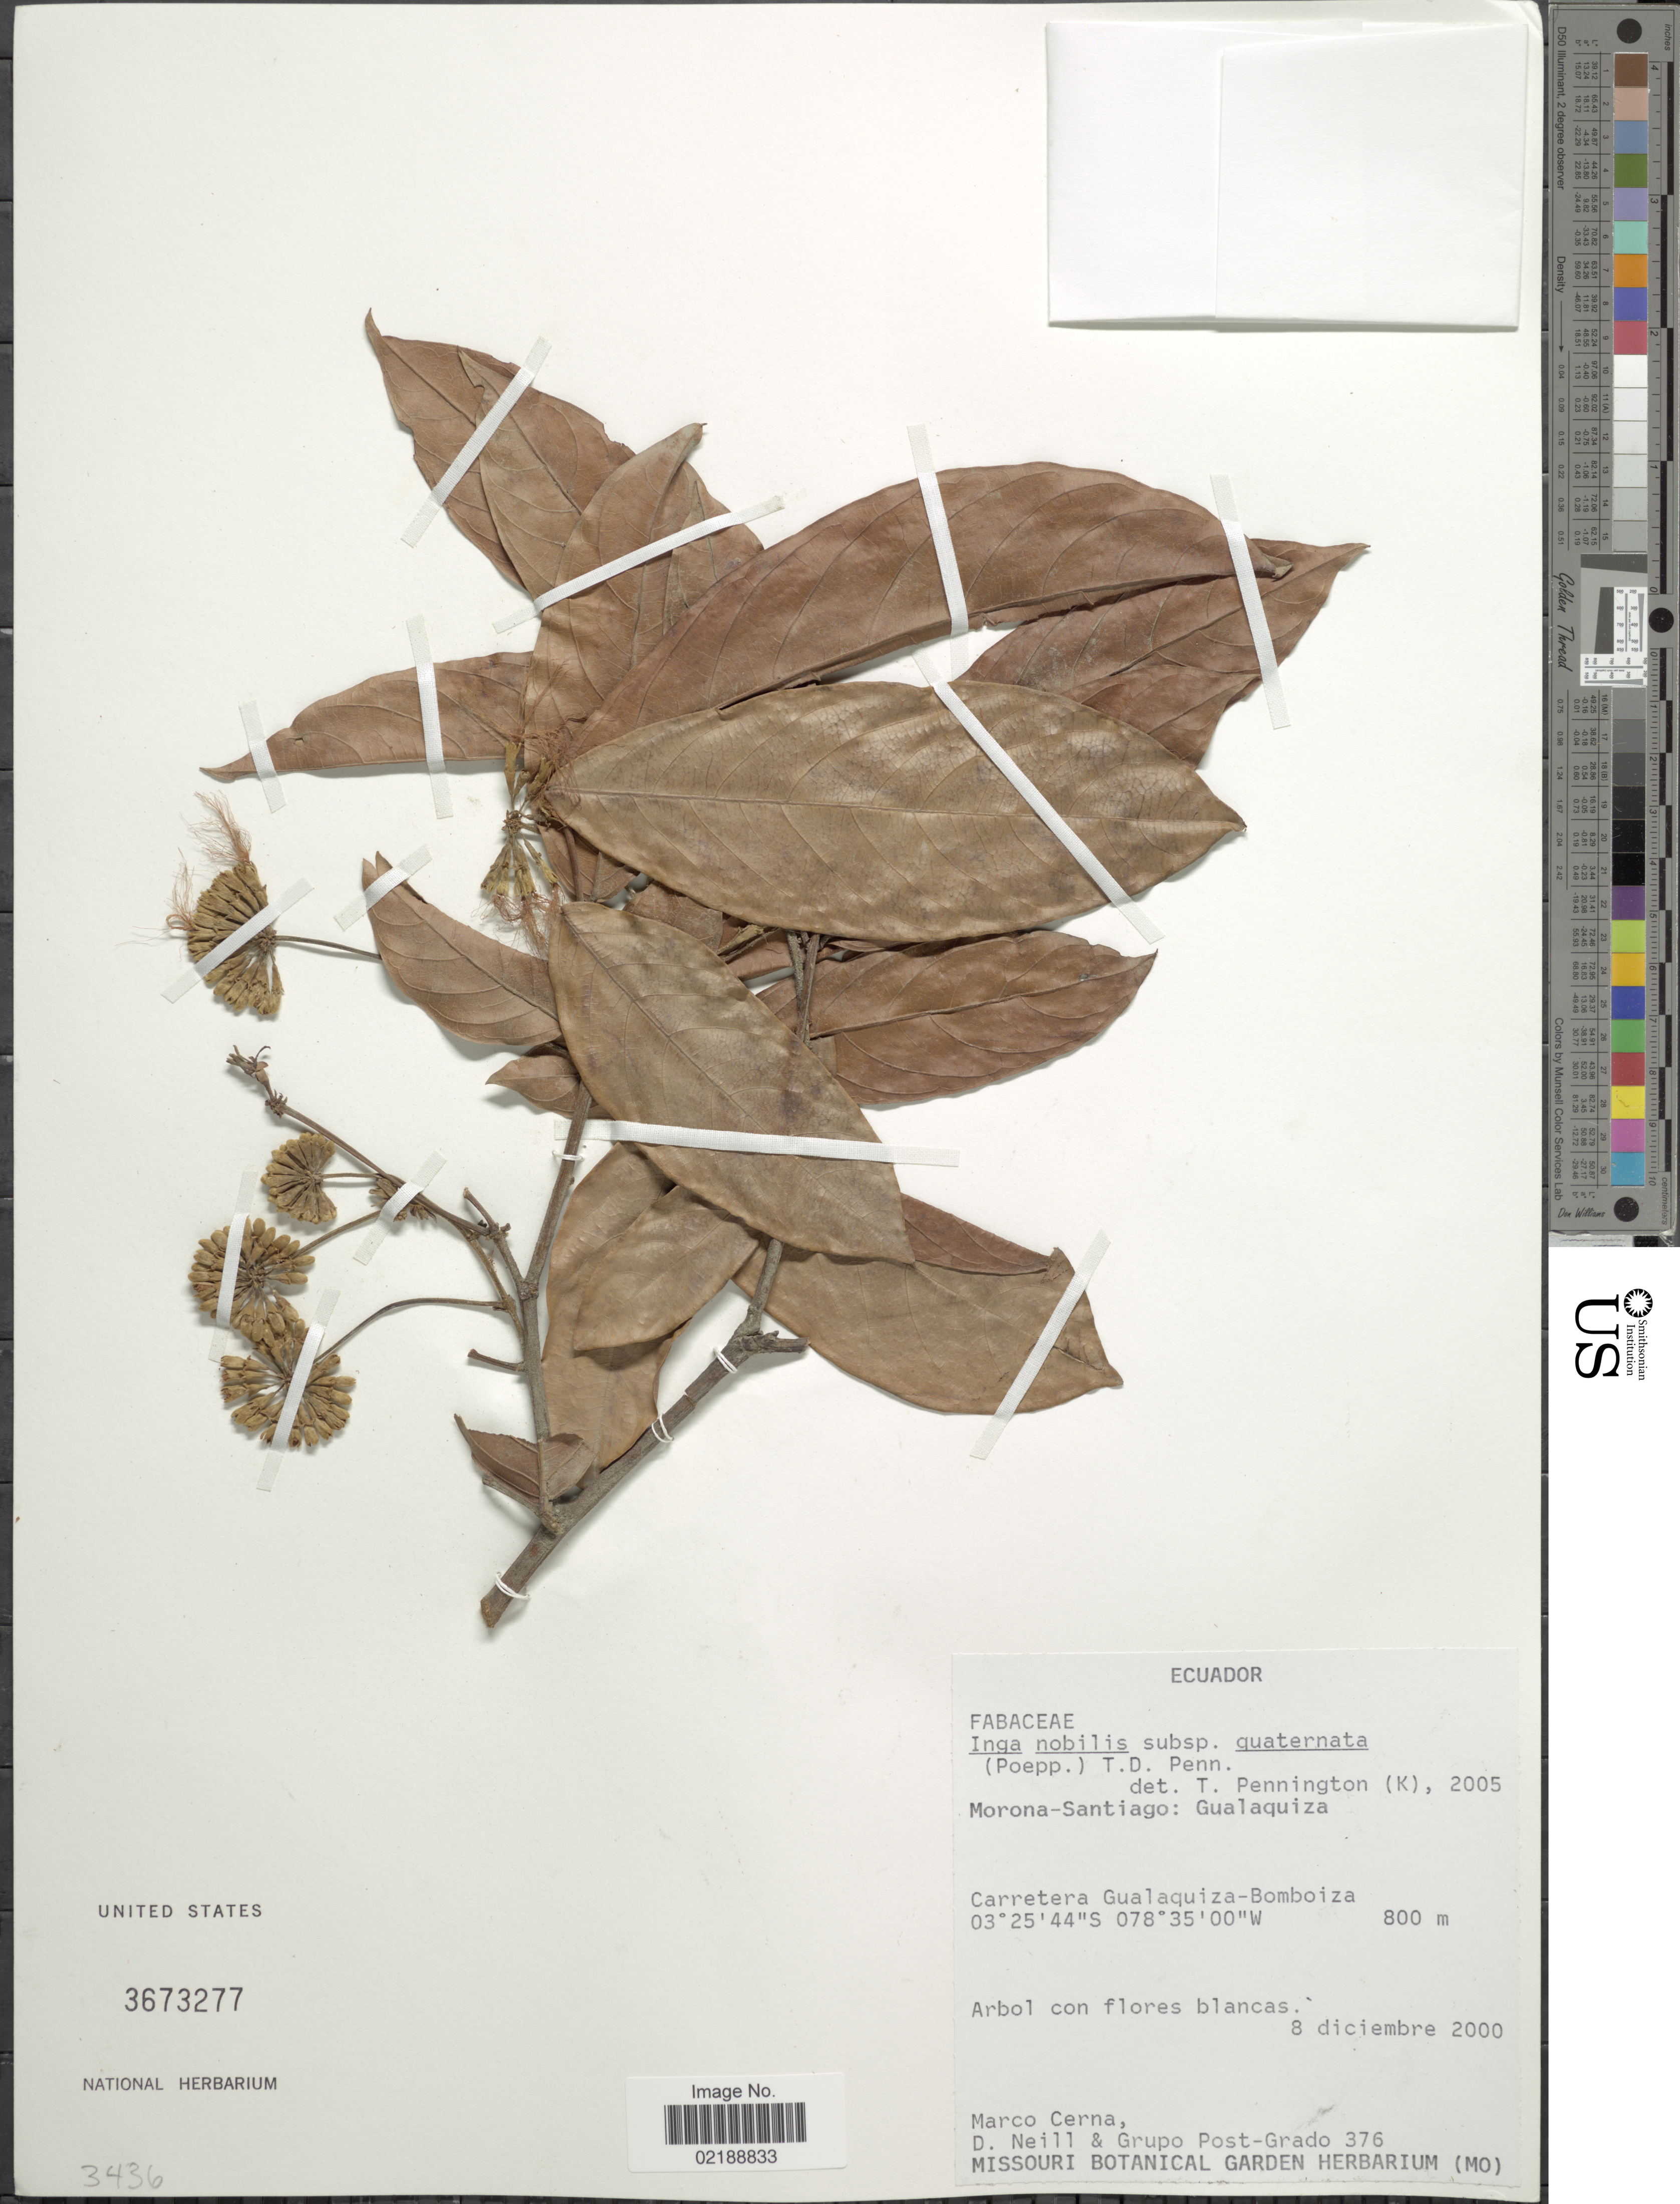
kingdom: Plantae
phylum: Tracheophyta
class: Magnoliopsida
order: Fabales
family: Fabaceae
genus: Inga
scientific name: Inga nobilis subsp. quaternata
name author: (Poepp. & Endl.) T.D. Penn.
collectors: M. Cerna, D. Neill & Grupo Post-Grado MO-QCNE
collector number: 376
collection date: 2000-12-08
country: Ecuador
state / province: Morona-Santiago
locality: Gualaquiza, Carretera Gualaquiza-Bomboiza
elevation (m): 800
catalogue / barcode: US 3673277